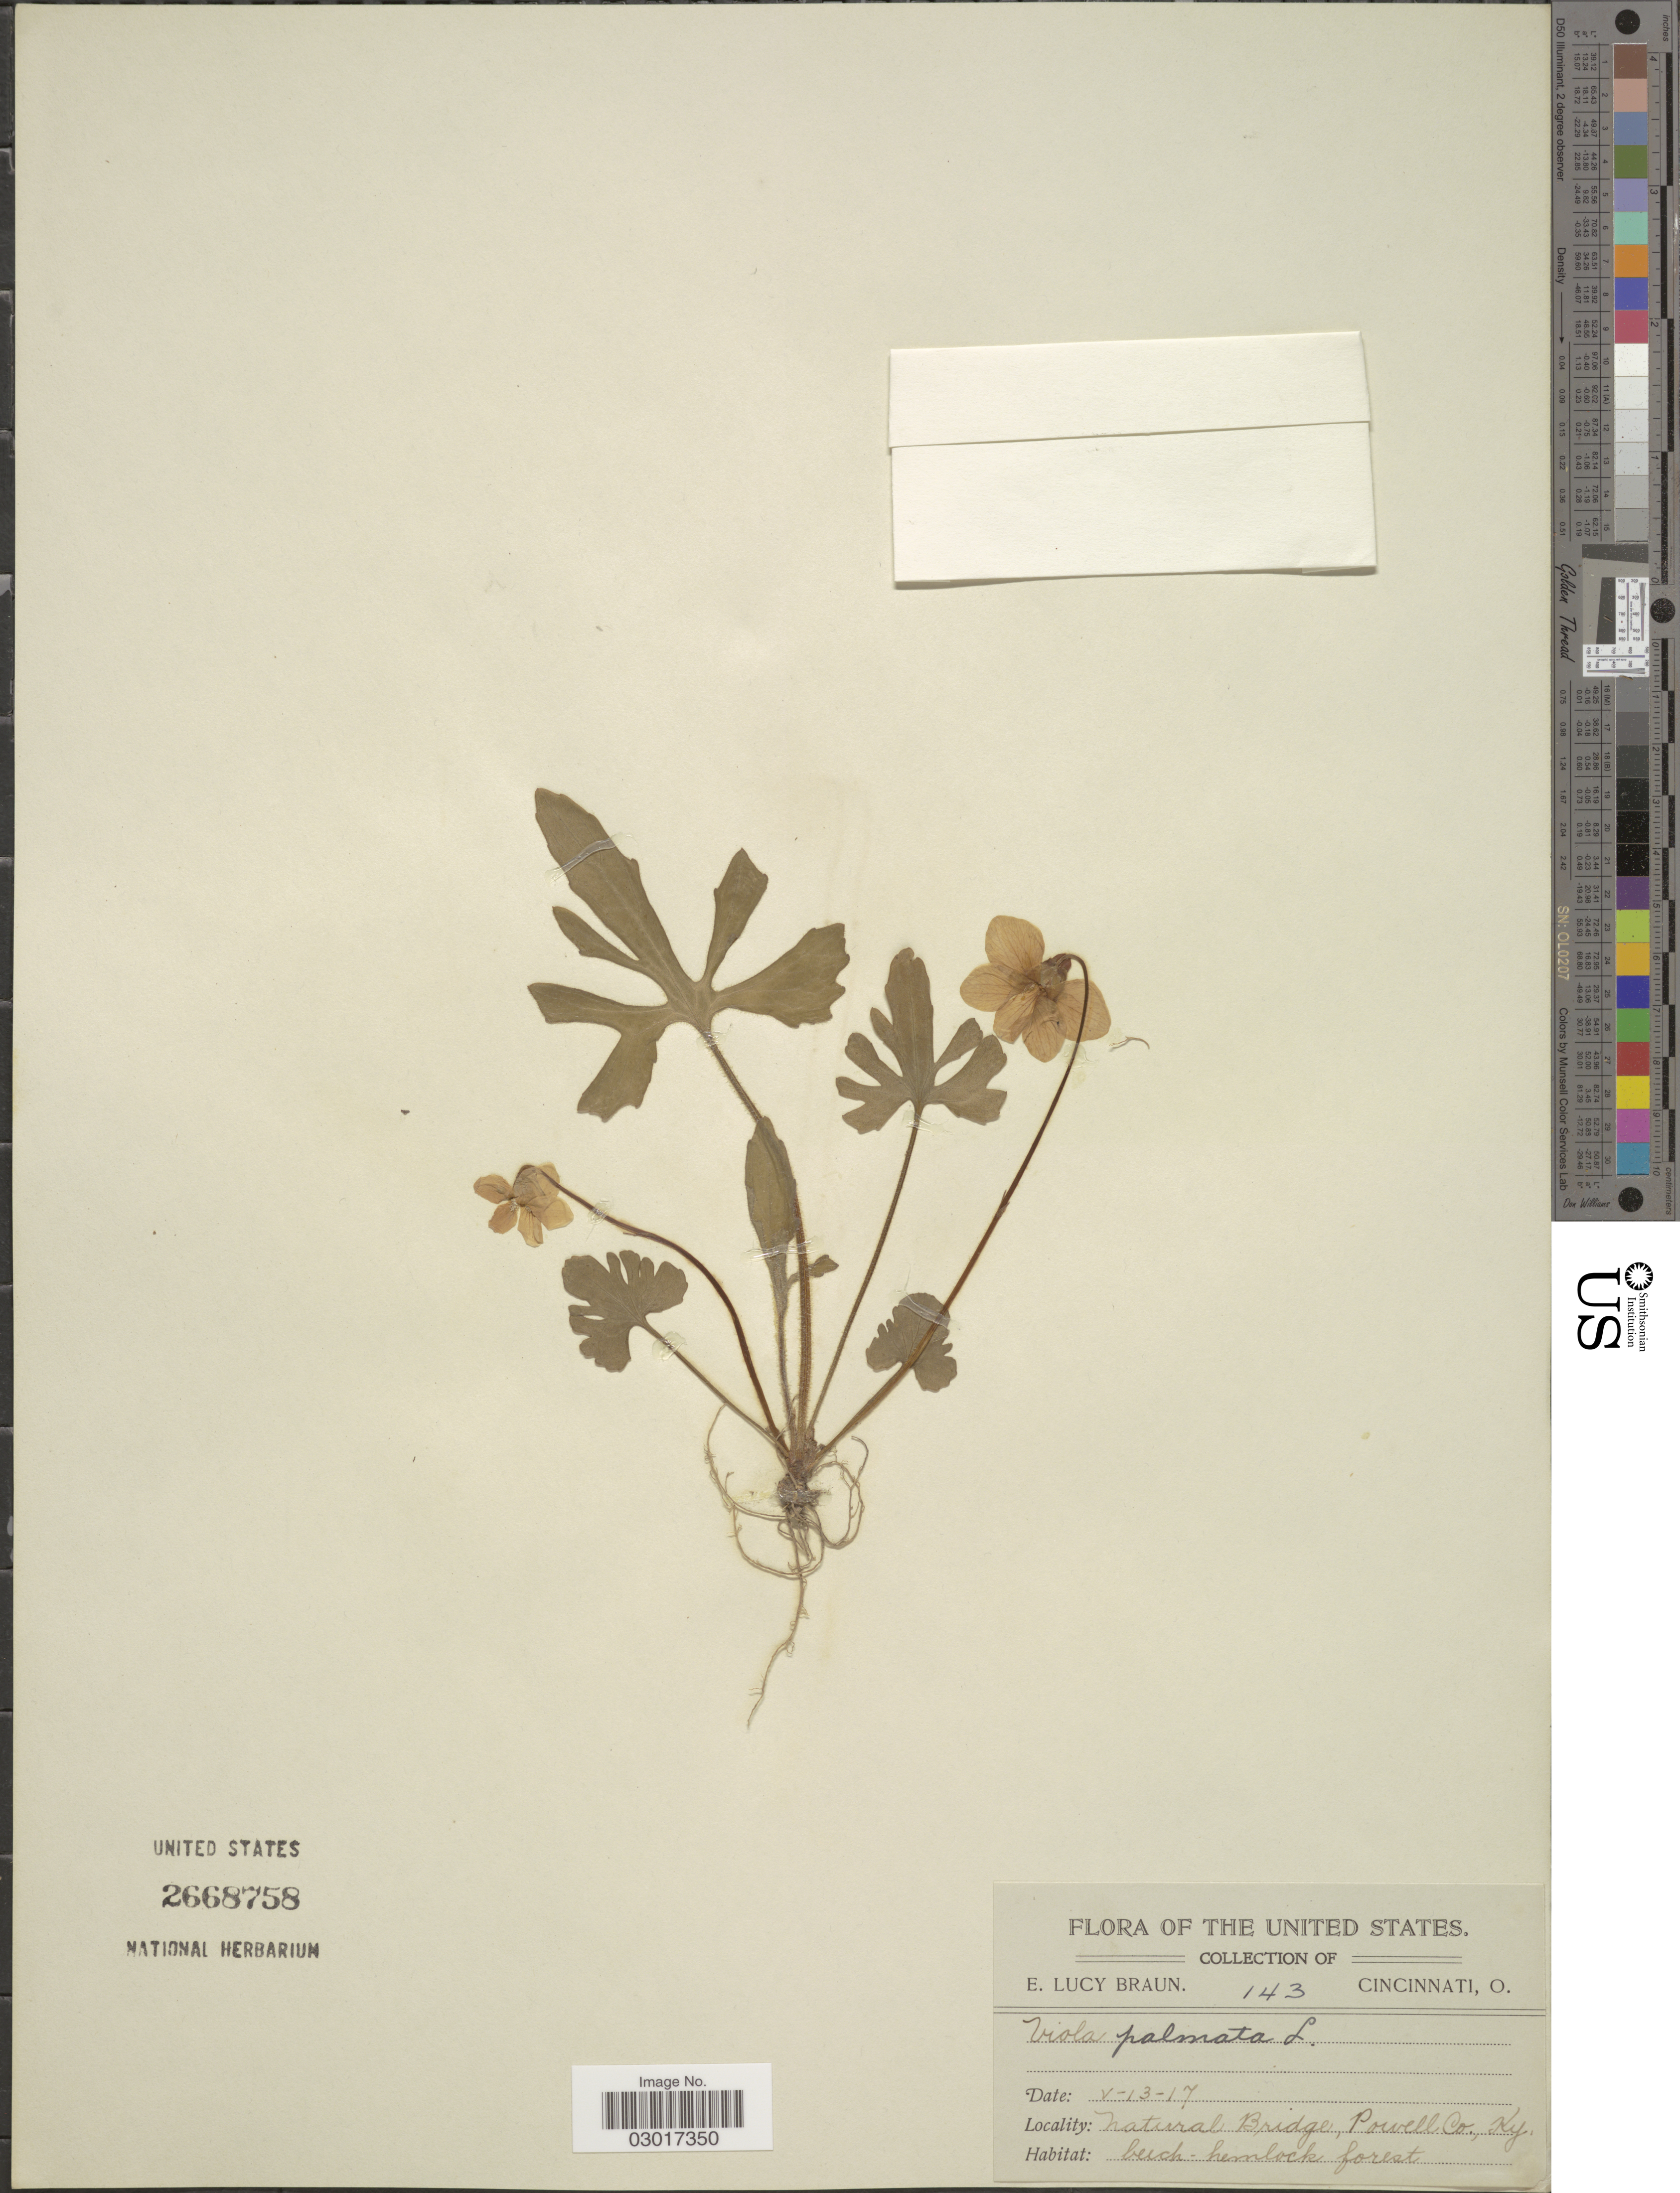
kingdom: Plantae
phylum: Tracheophyta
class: Magnoliopsida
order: Malpighiales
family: Violaceae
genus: Viola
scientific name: Viola triloba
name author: Schwein.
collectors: E. L. Braun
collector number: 143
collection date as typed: Transcribed d/m/y: 13/5/17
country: United States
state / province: Kentucky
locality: Natural Bridge, Powell Co.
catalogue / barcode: US 2668758